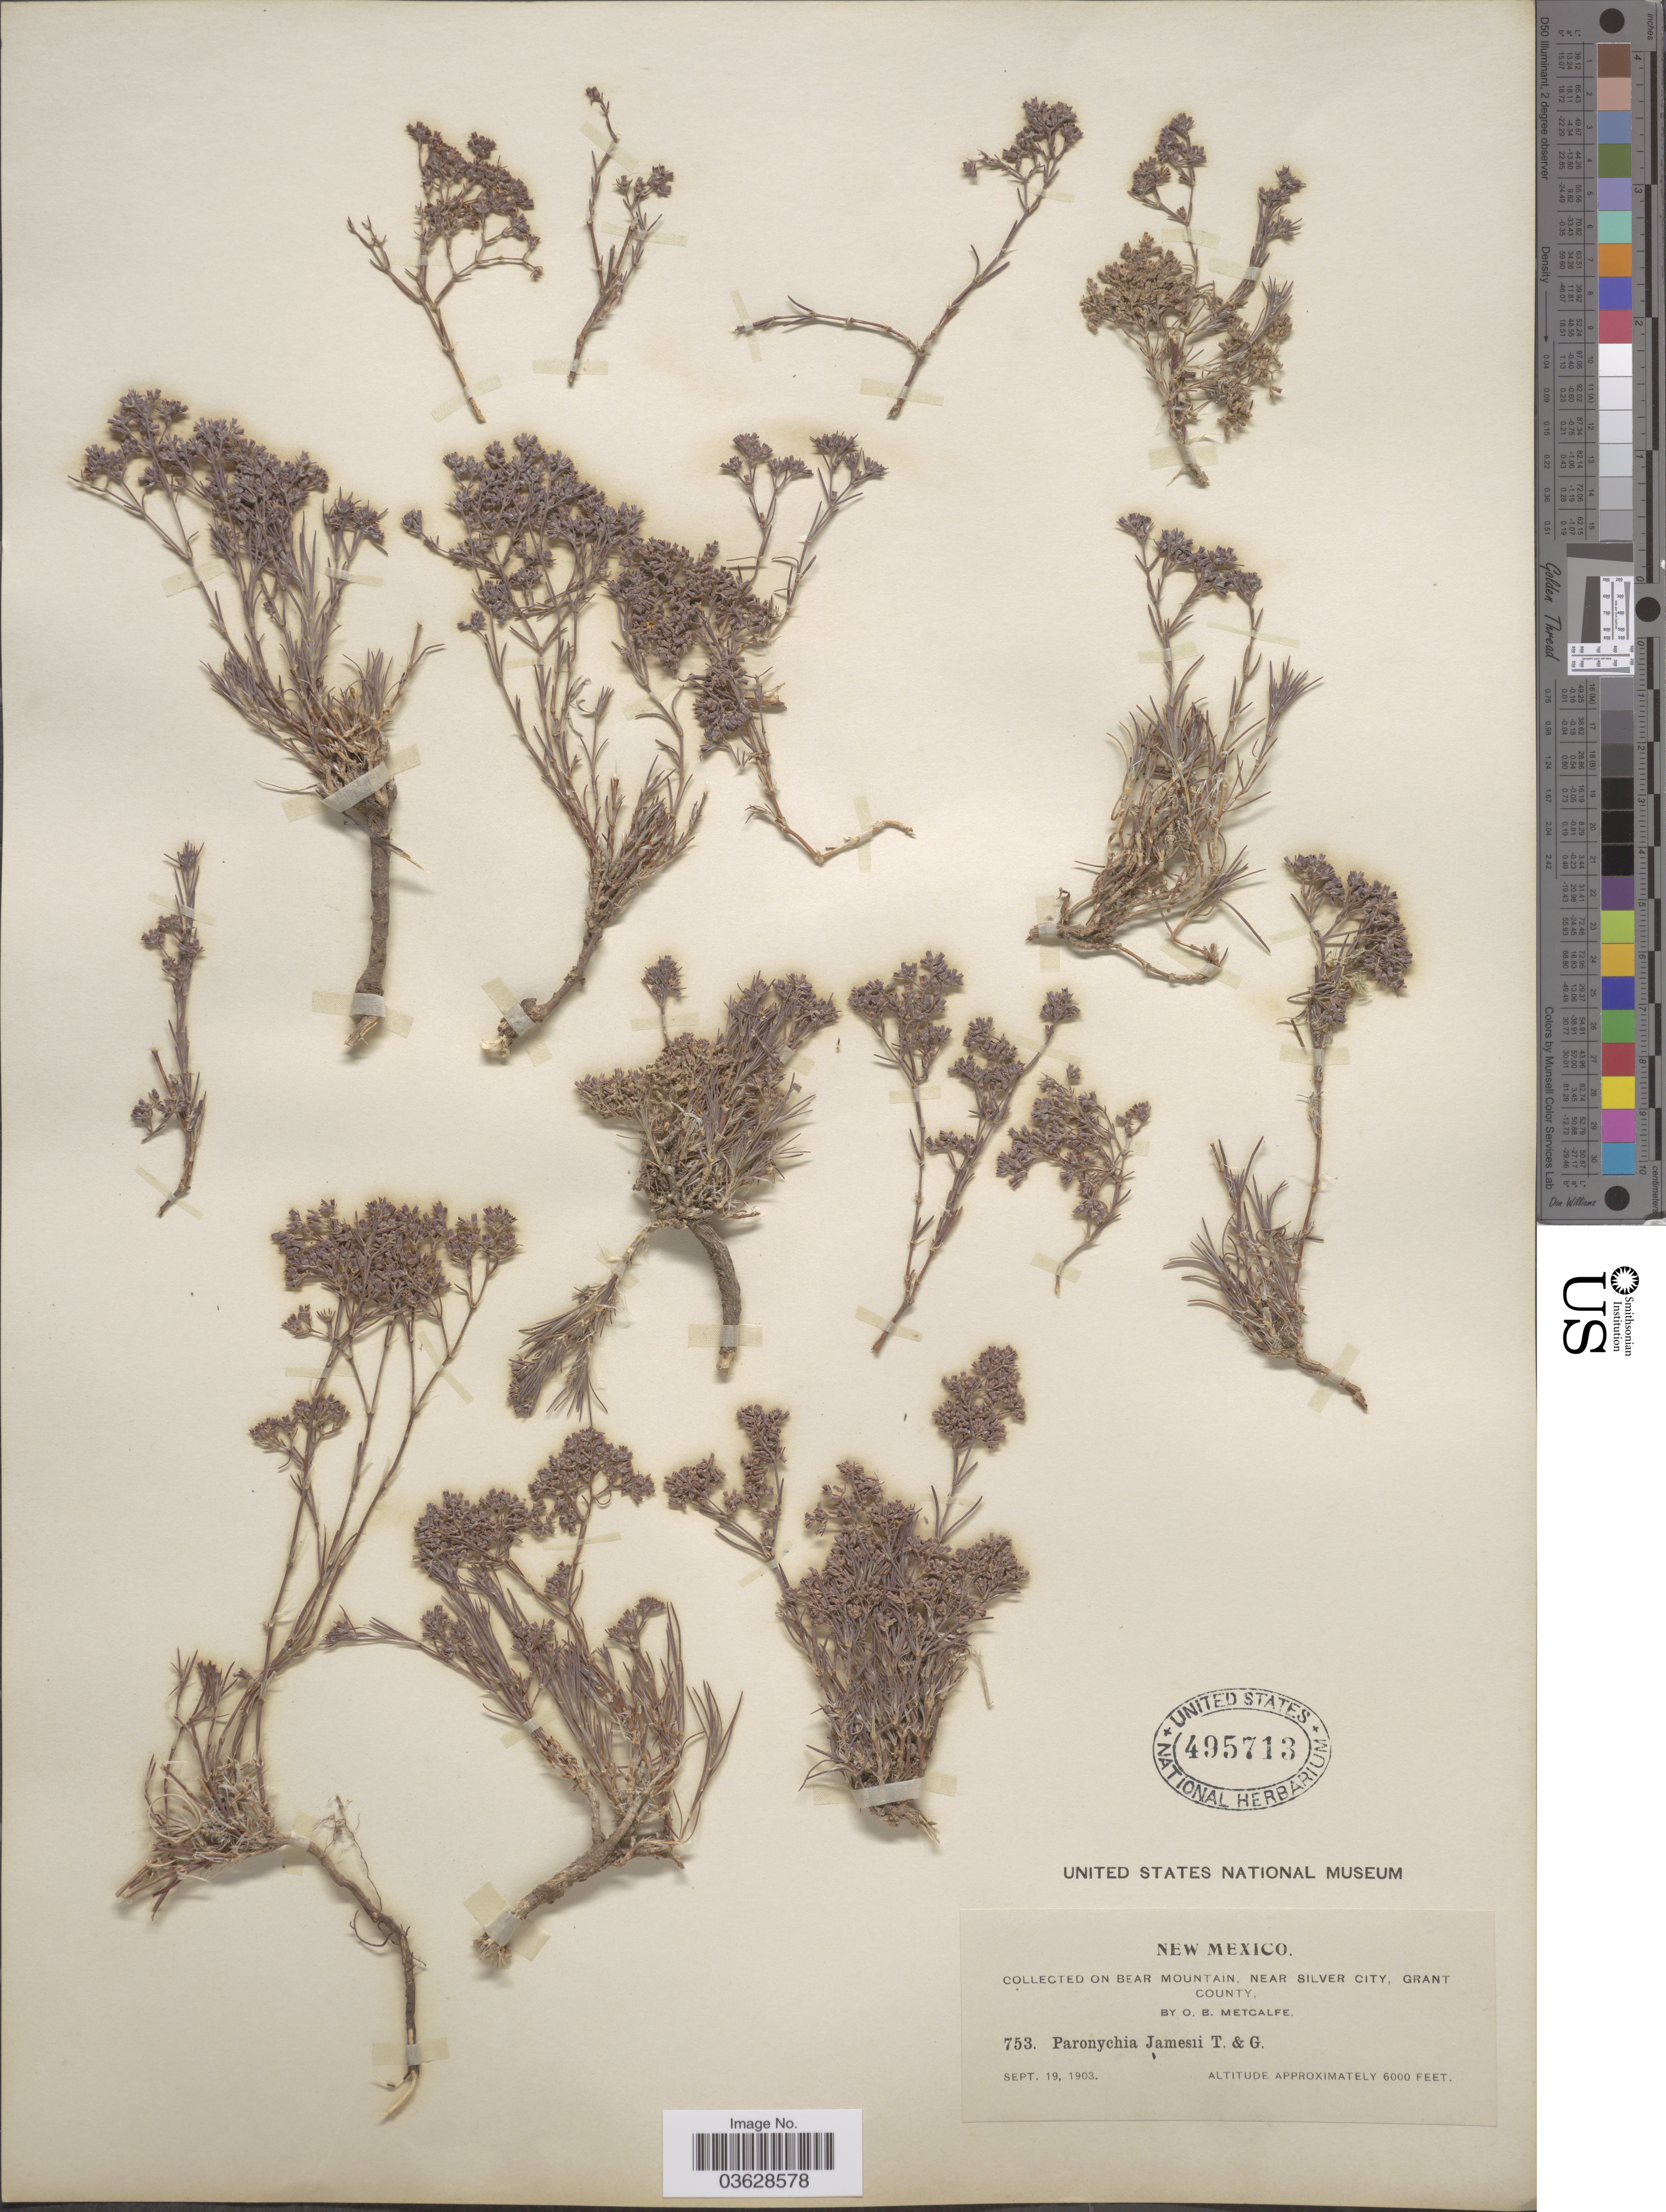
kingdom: Plantae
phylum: Tracheophyta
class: Magnoliopsida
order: Caryophyllales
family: Caryophyllaceae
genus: Paronychia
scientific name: Paronychia jamesii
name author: Torr. & A. Gray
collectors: O. B. Metcalfe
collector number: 753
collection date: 1903-09-19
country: United States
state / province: New Mexico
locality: On Bear Mountain, near Silver City, Grant County.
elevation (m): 1829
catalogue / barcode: US 495713